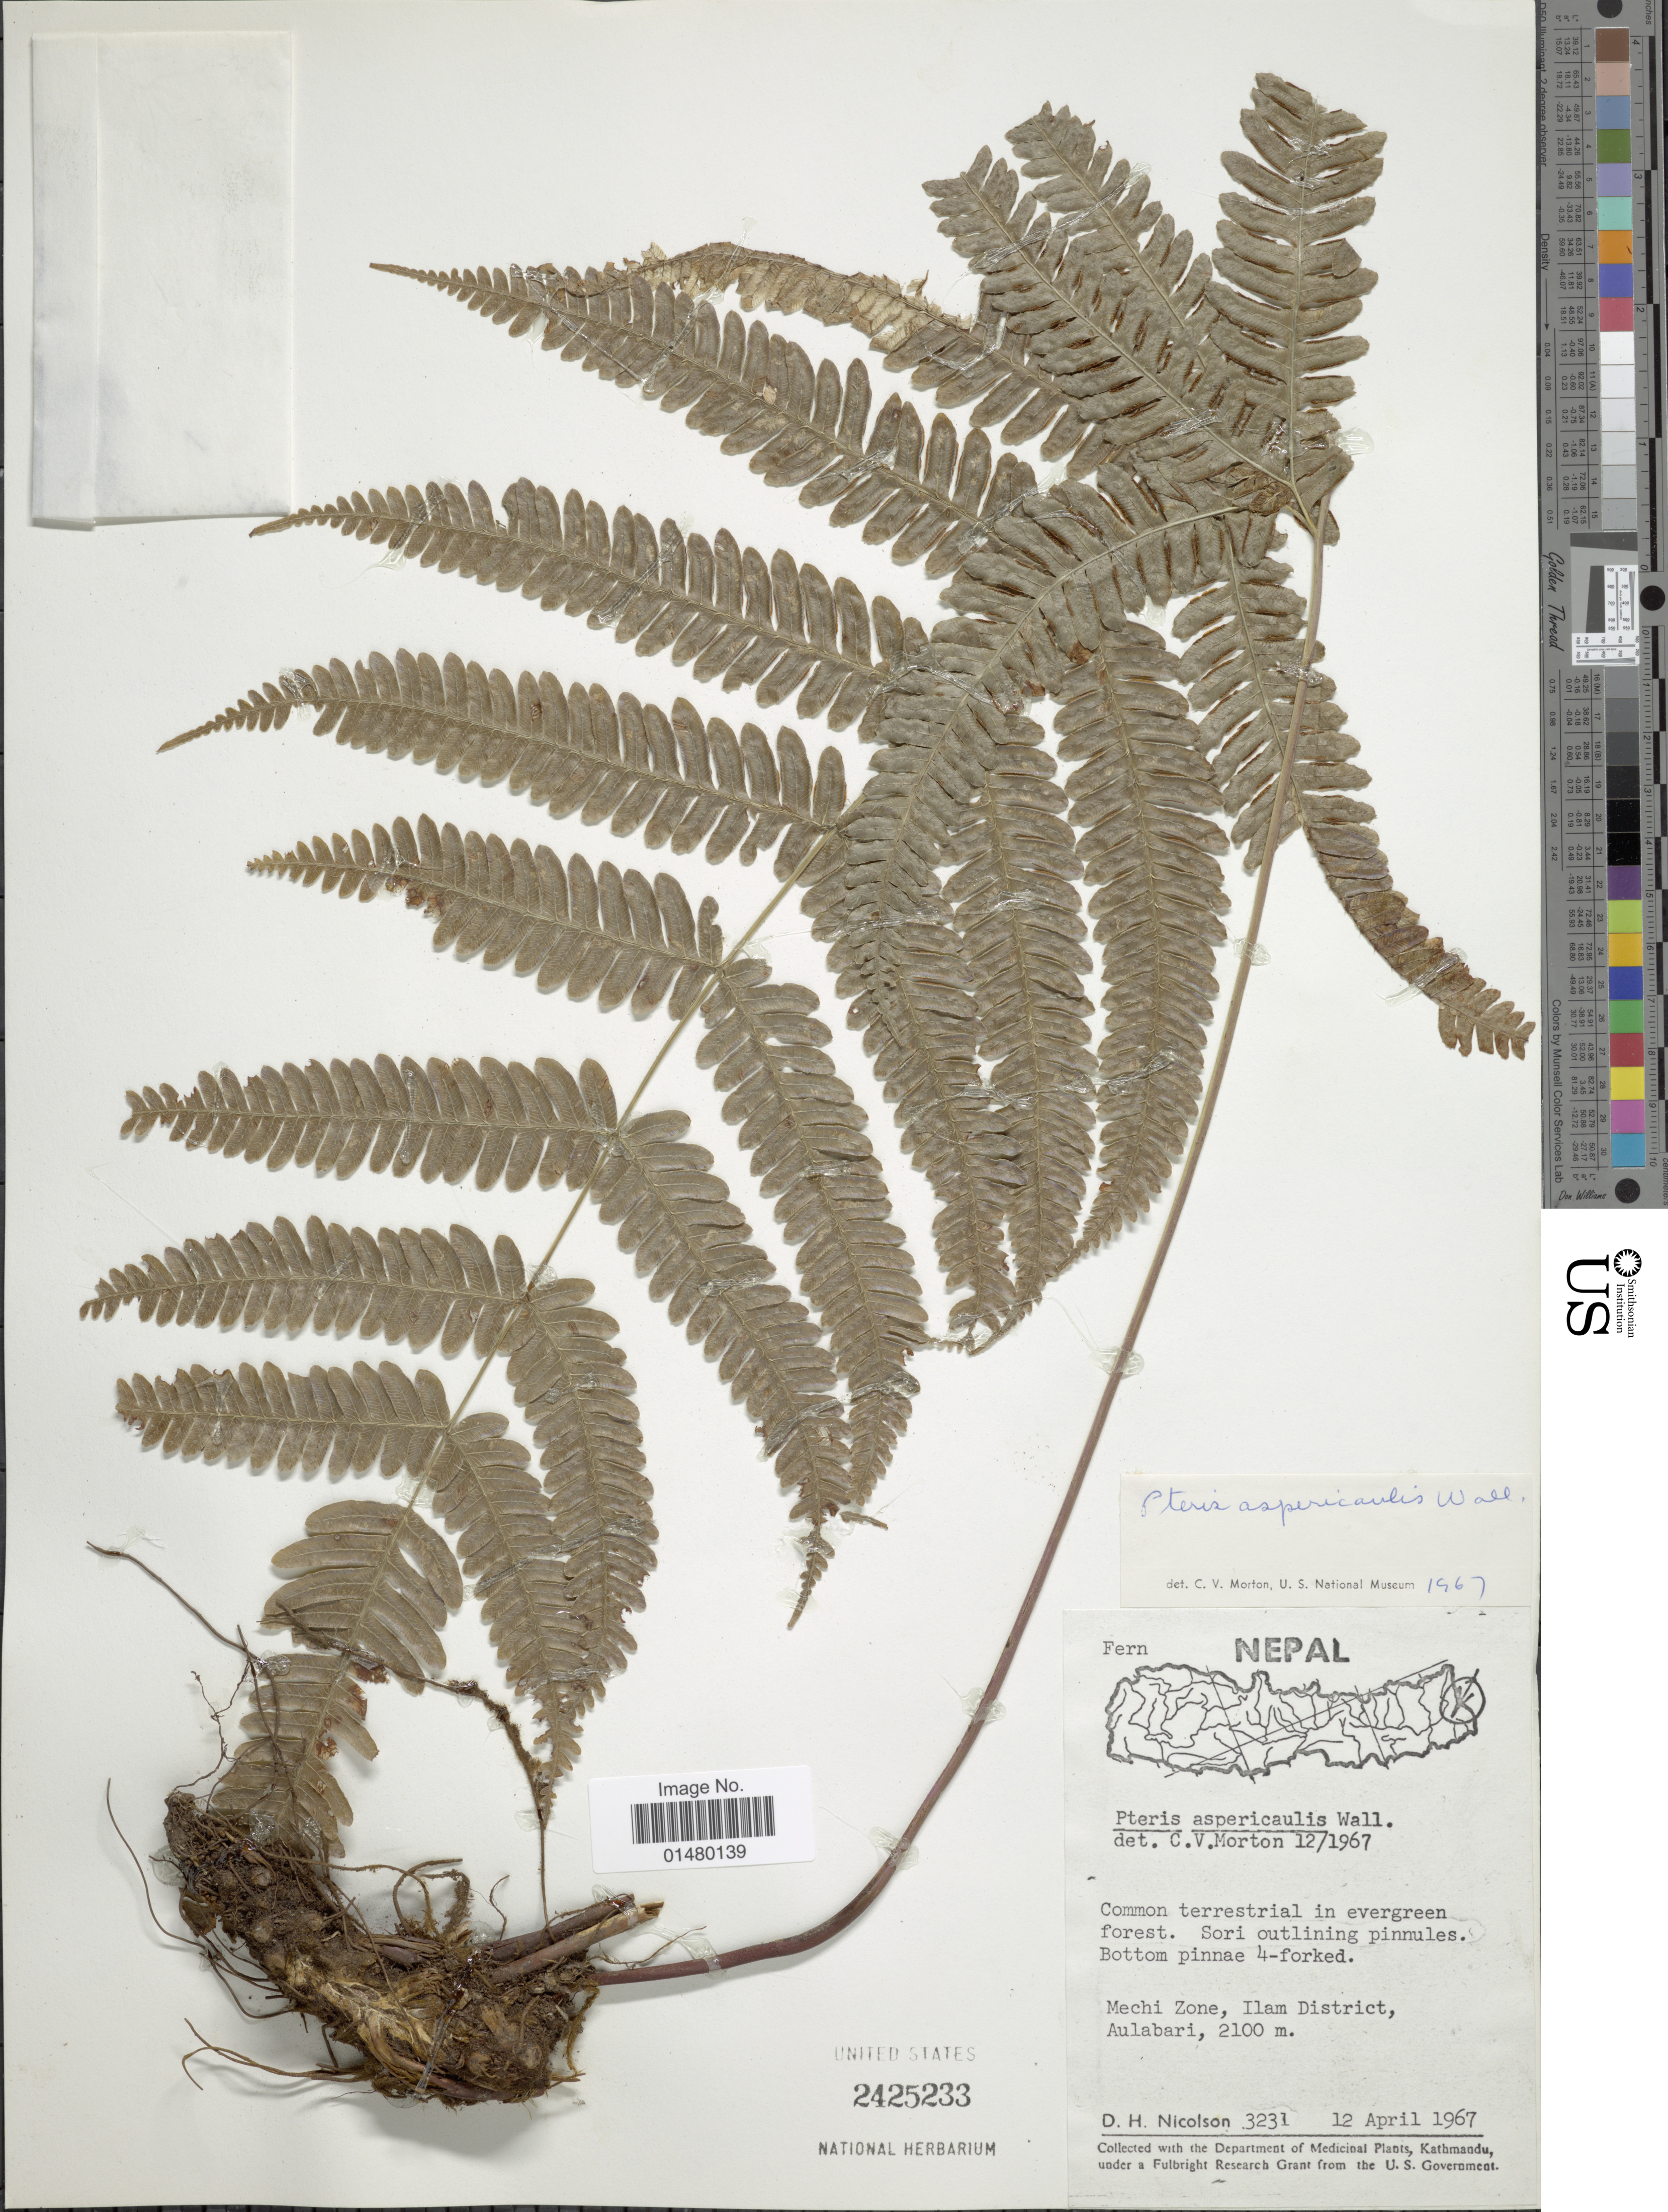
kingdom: Plantae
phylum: Tracheophyta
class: Polypodiopsida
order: Polypodiales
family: Pteridaceae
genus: Pteris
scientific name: Pteris aspericaulis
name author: Wall. ex Hieron.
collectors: D. H. Nicolson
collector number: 3231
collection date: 1967-04-12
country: Nepal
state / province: Mechi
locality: Mechi Zone, Ilam District, Aulabari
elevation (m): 2100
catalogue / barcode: US 2425233